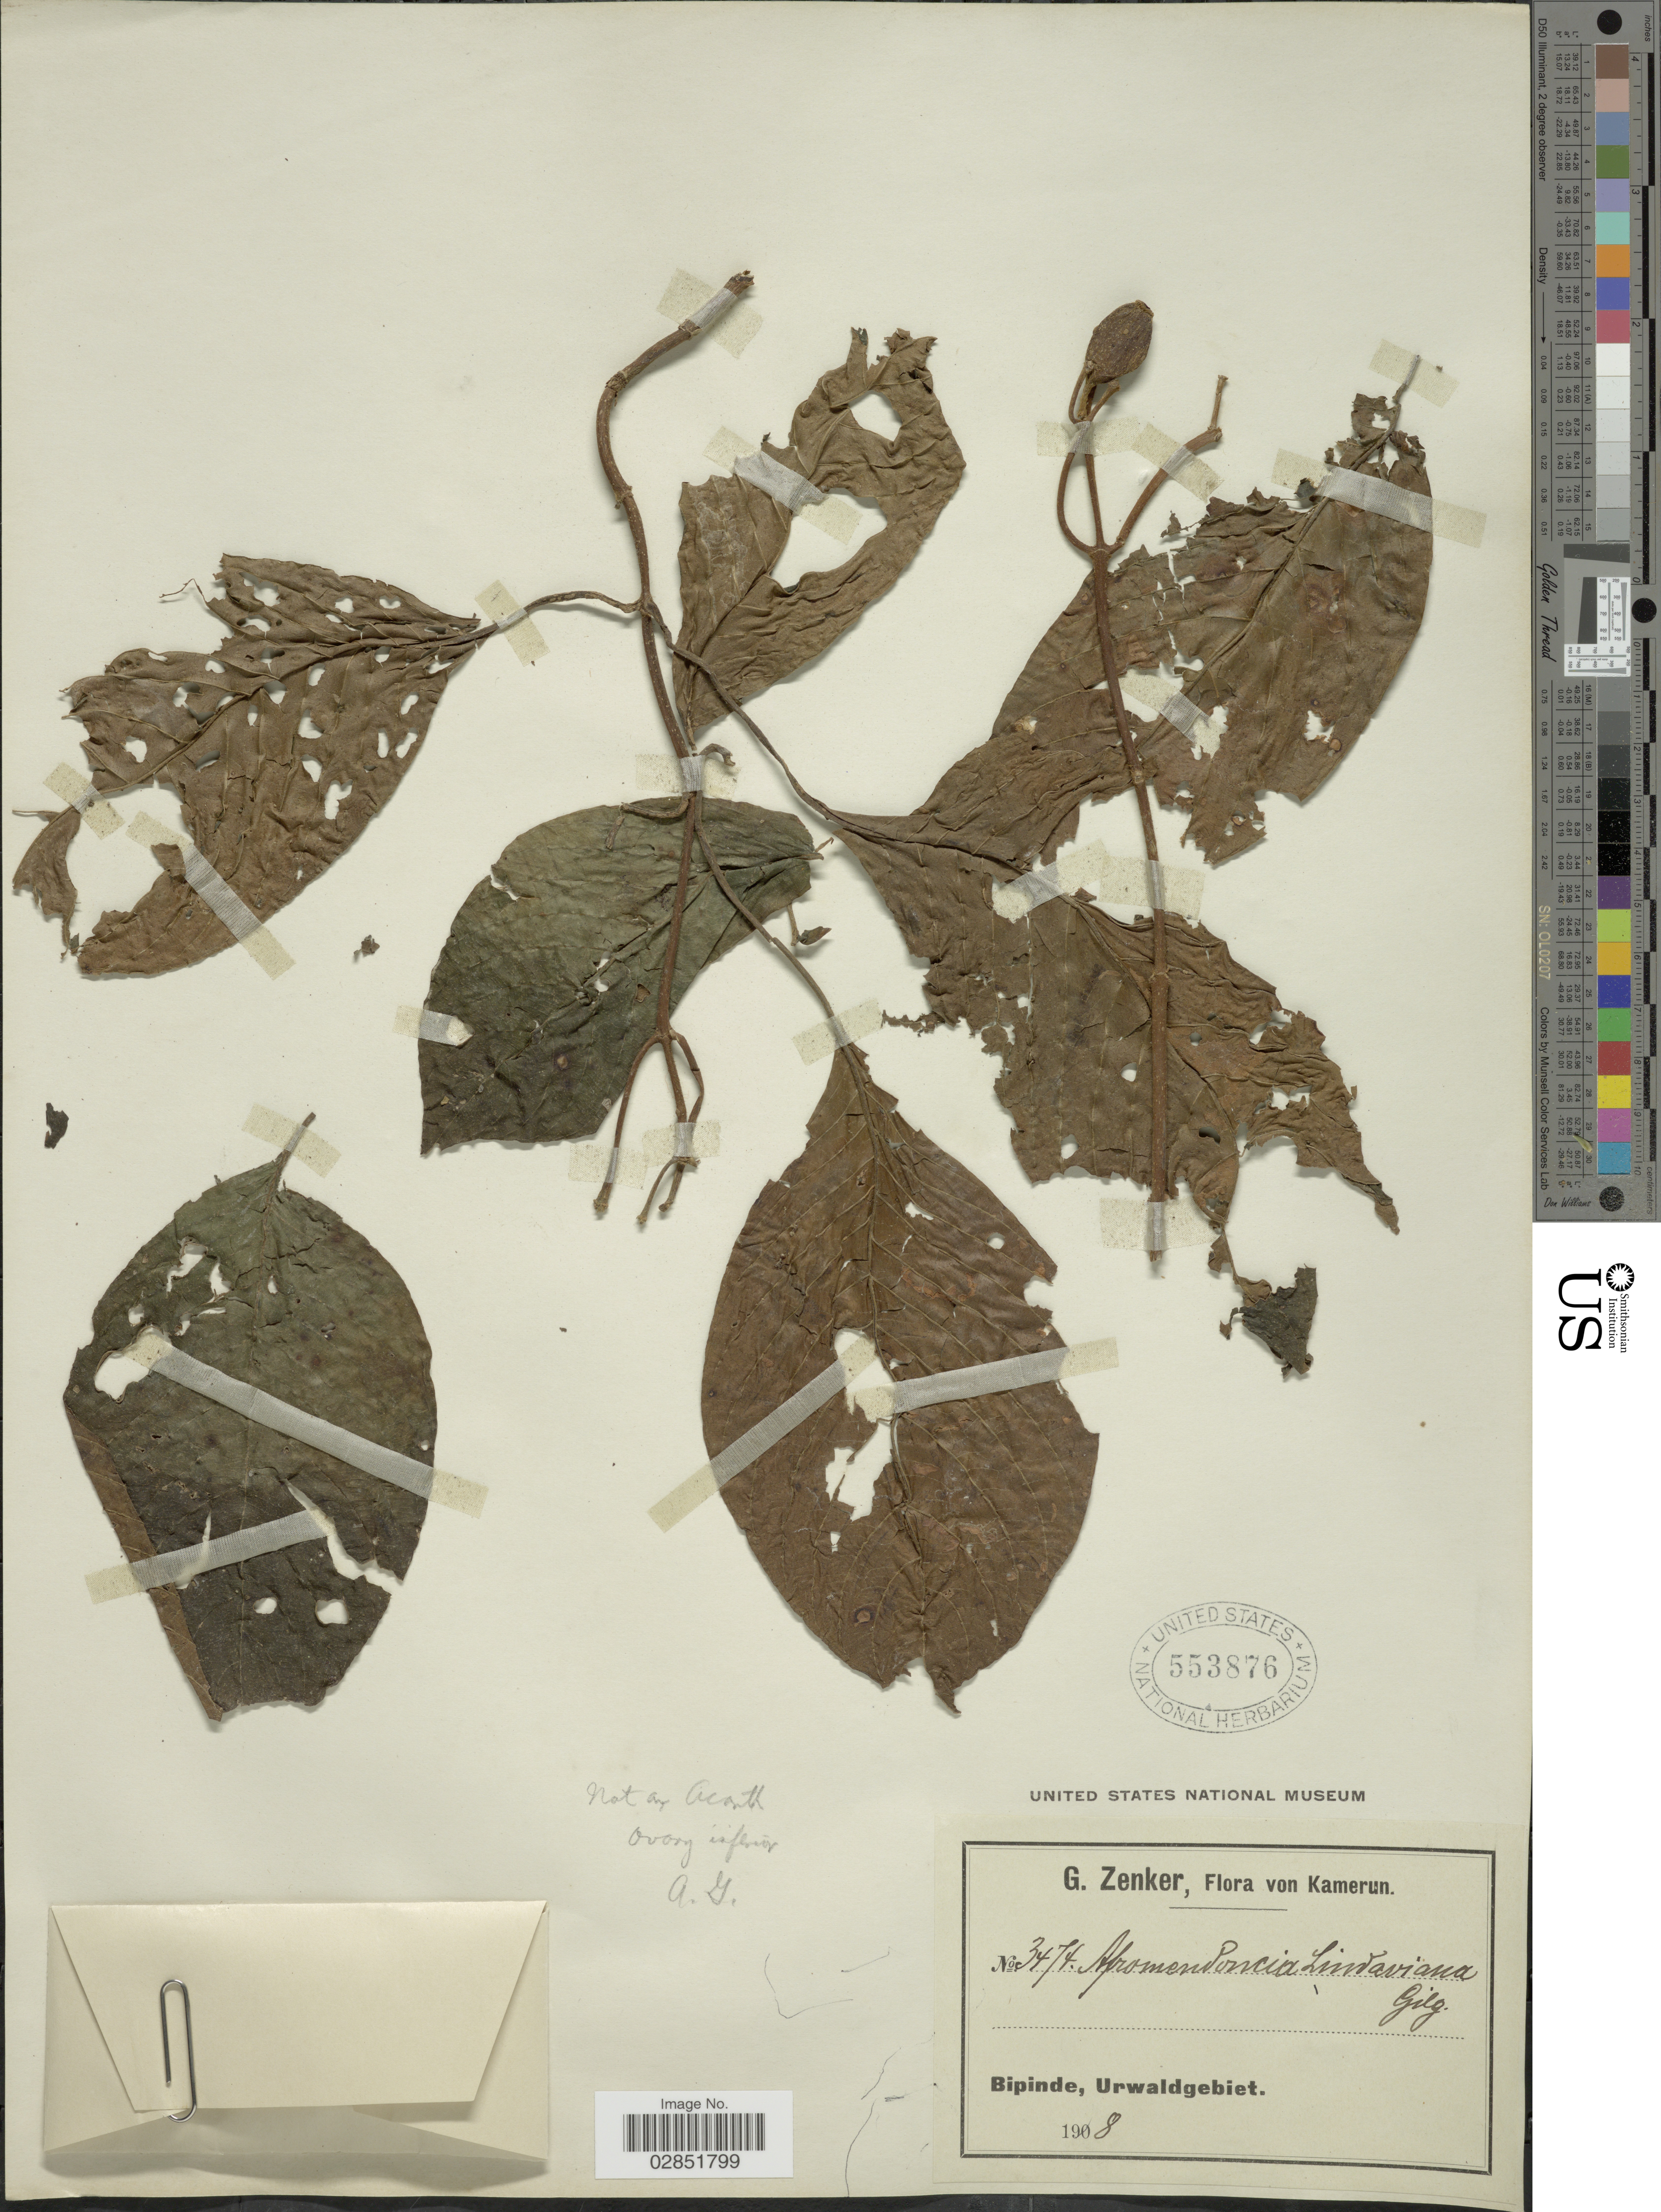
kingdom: Plantae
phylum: Tracheophyta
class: Magnoliopsida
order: Lamiales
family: Acanthaceae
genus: Afromendoncia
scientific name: Afromendoncia lindaviana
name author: Gilg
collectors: G. A. Zenker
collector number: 3474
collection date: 1908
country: Cameroon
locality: Kamerun. Bipinde, Urwaldgebiet.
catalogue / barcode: US 553876